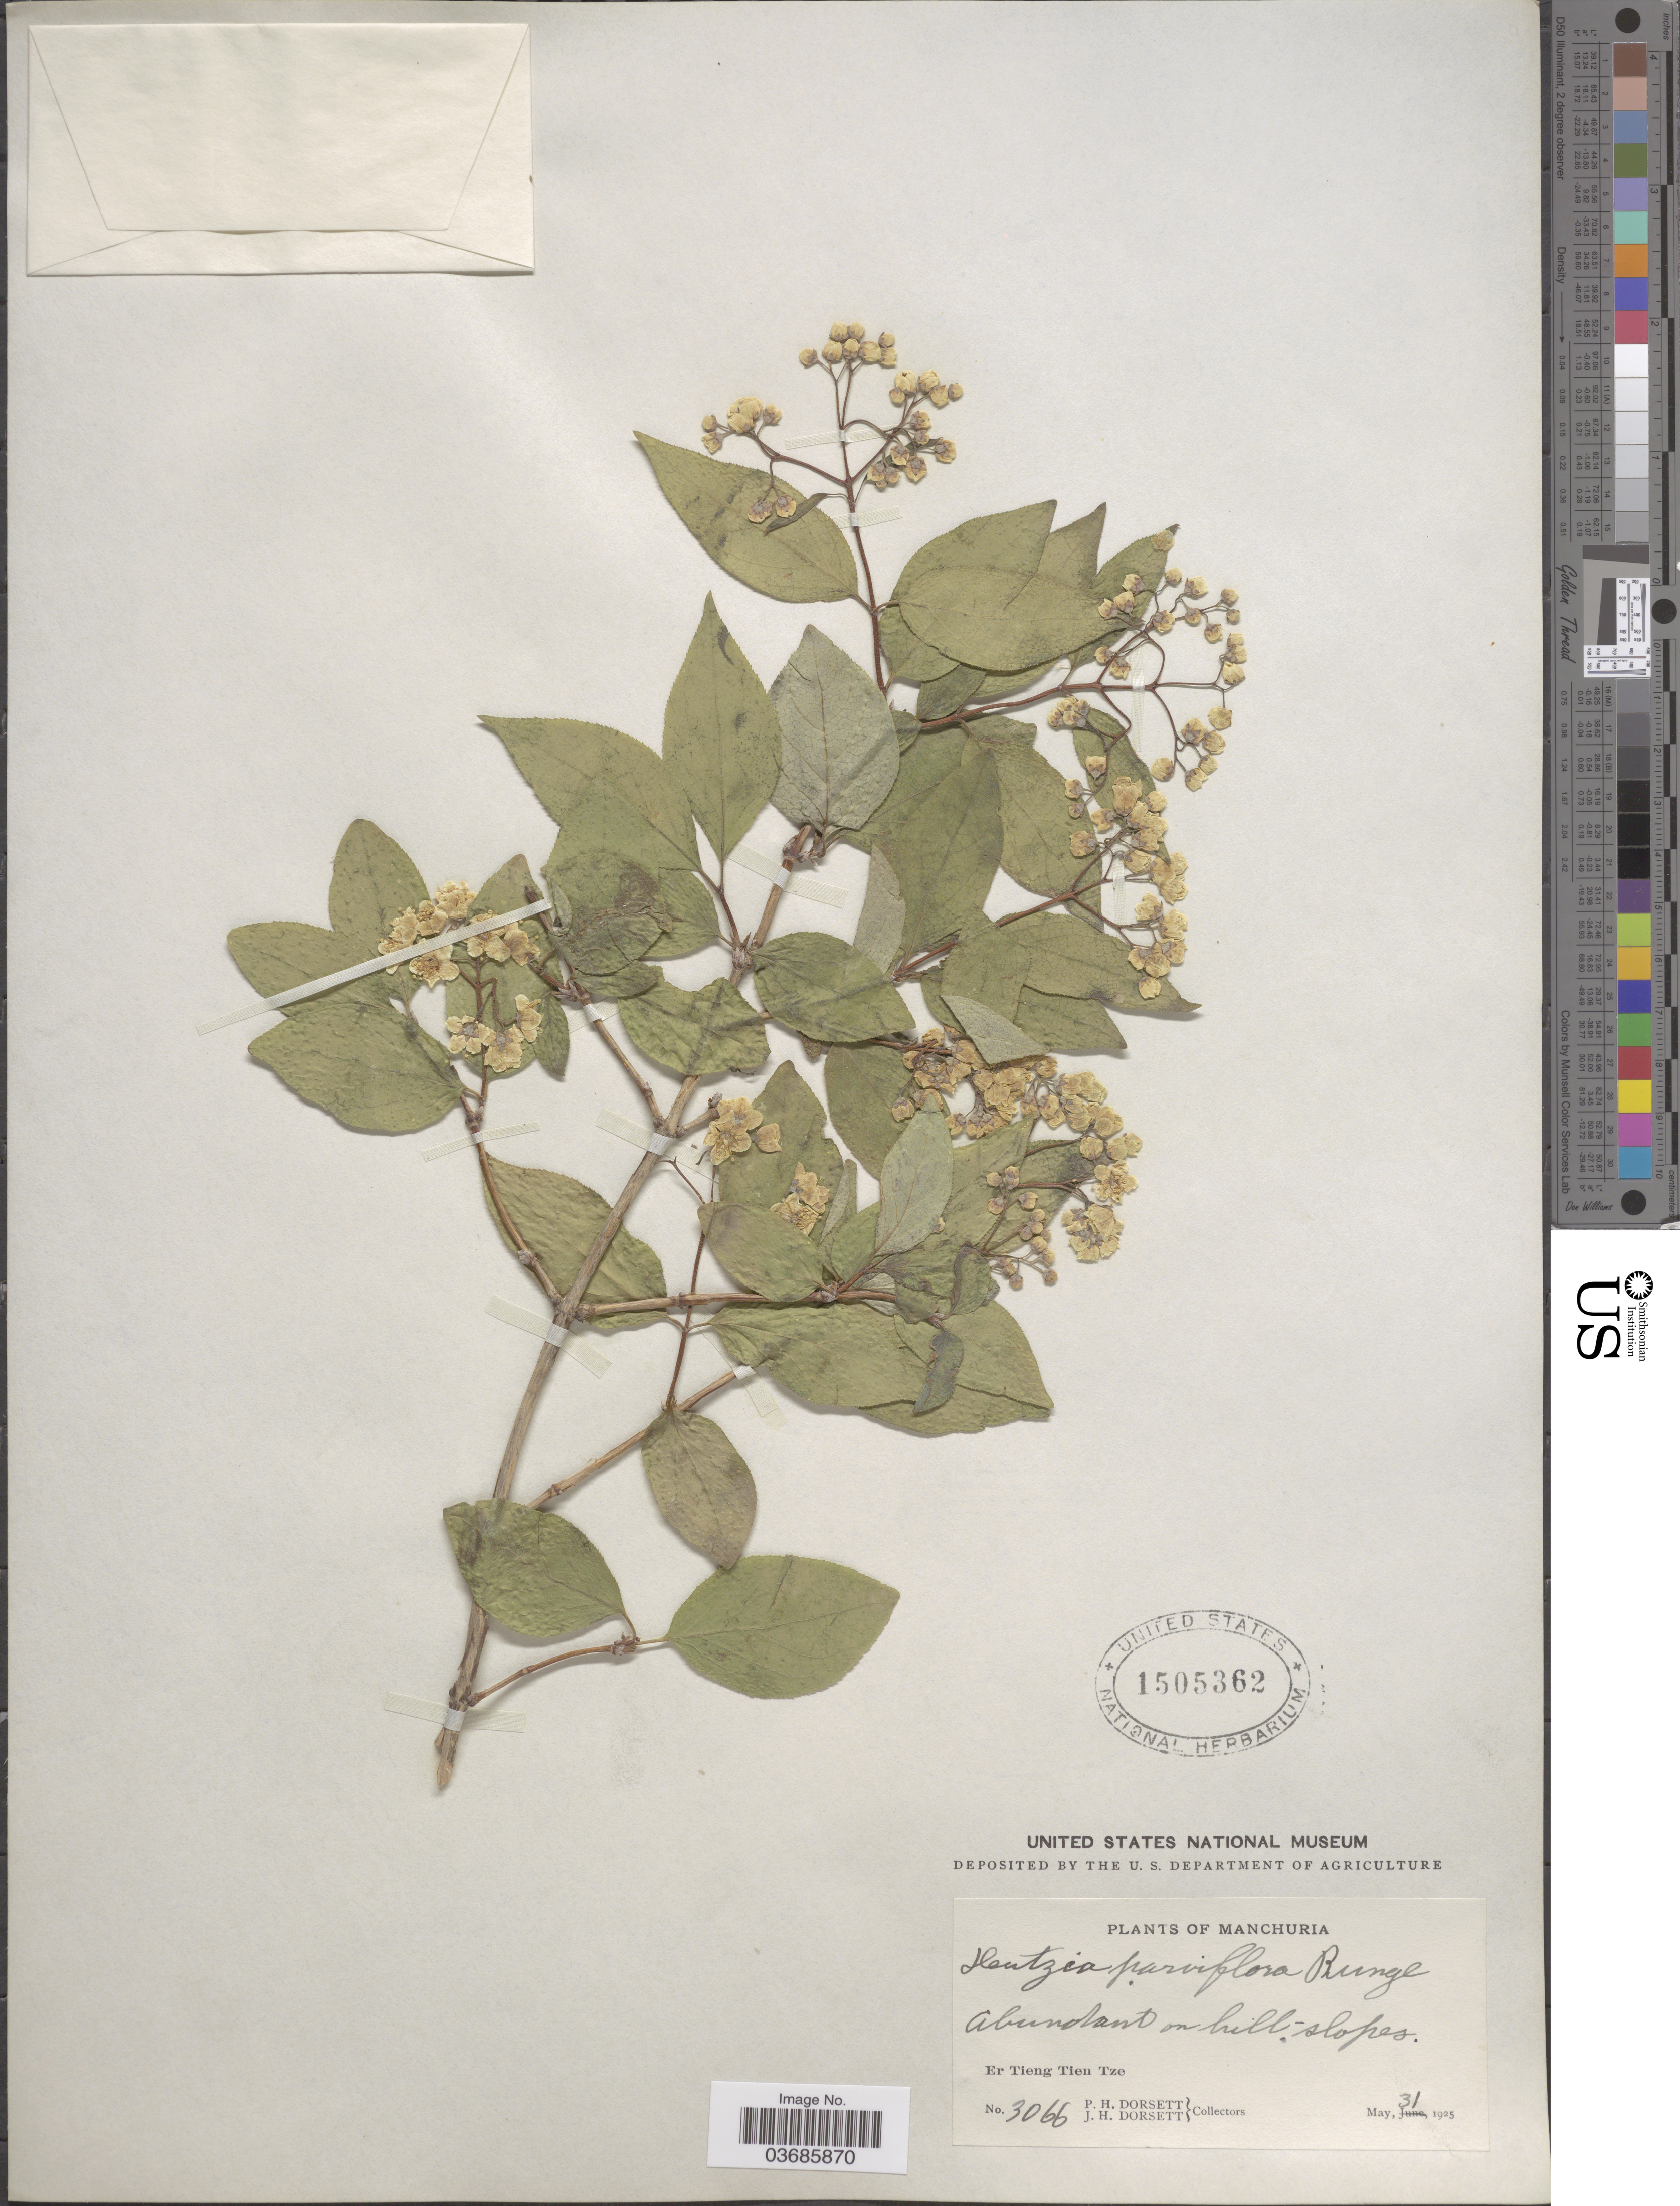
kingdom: Plantae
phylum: Tracheophyta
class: Magnoliopsida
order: Cornales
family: Hydrangeaceae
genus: Deutzia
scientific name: Deutzia parviflora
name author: Bunge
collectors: P. H. Dorsett & J. Dorsett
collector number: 3066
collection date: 1925-05-31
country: China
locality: Manchuria. Abundant on hill-slopes. Er Tieng Tien Tze.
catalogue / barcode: US 1505362